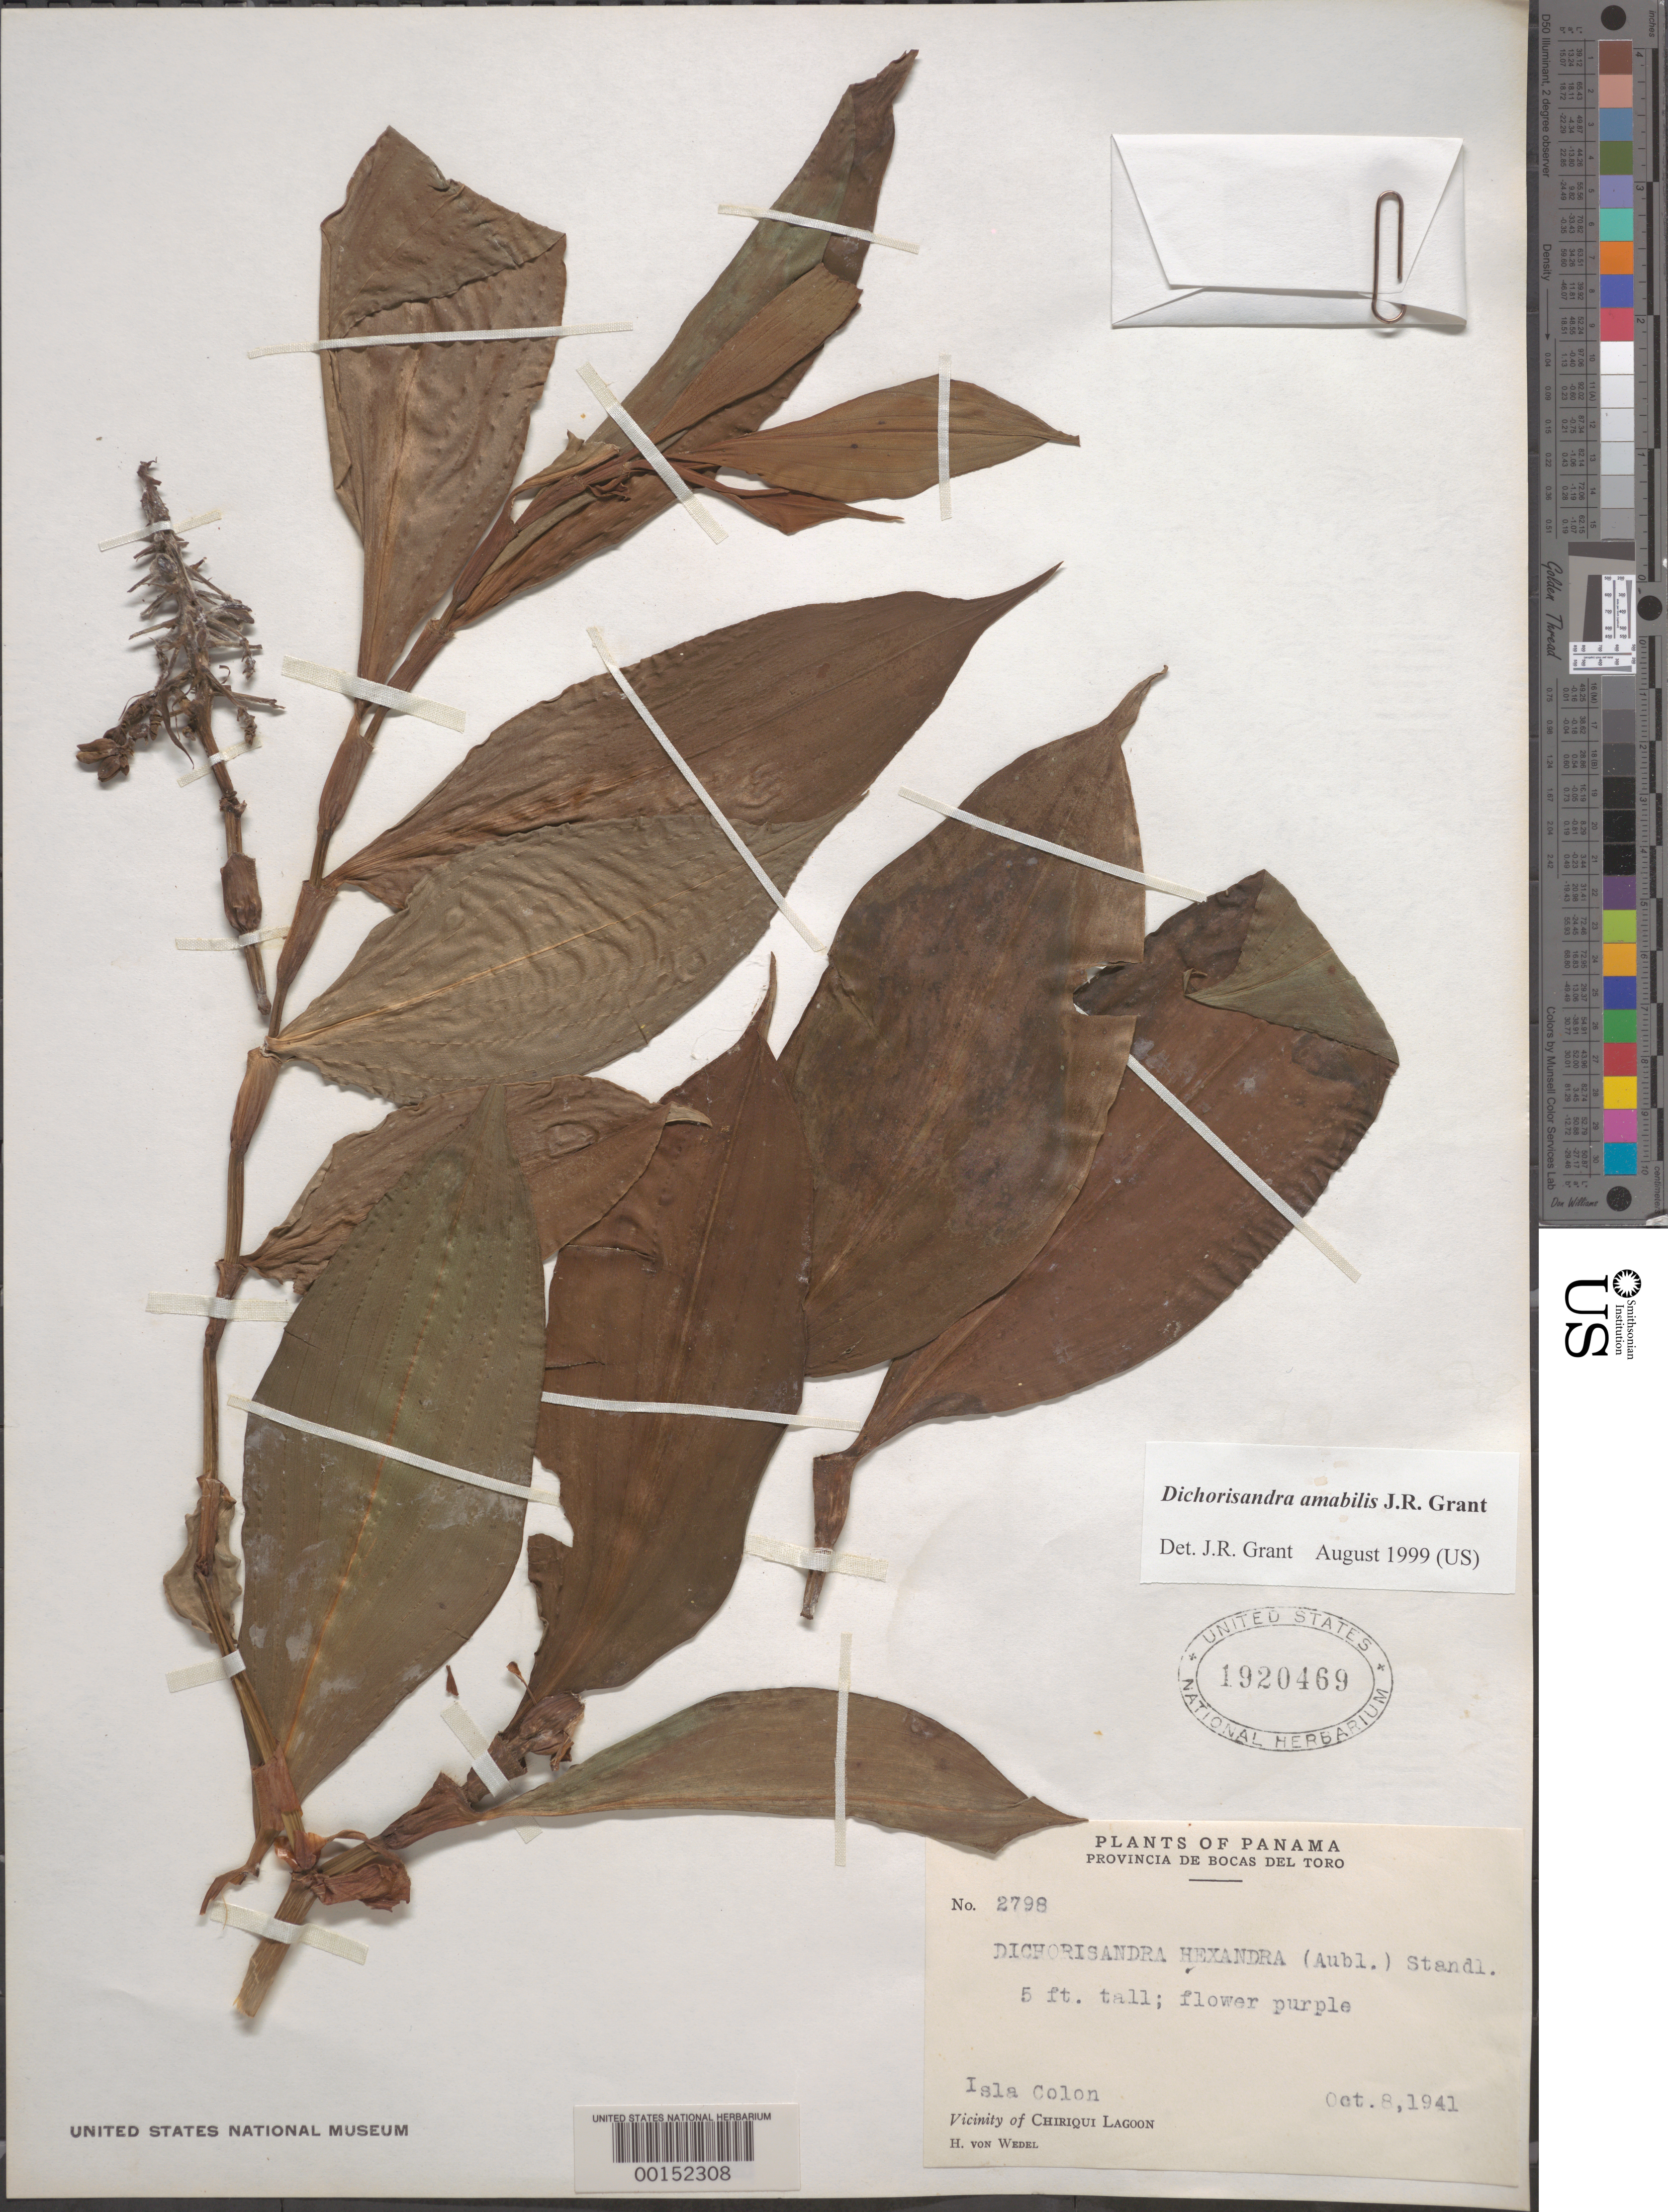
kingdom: Plantae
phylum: Tracheophyta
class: Liliopsida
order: Commelinales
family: Commelinaceae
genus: Dichorisandra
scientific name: Dichorisandra hexandra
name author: (Aubl.) Standl.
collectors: H. von Wedel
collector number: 2798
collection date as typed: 08 Oct 1941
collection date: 1941-10-08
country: Panama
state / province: Bocas del Toro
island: Colón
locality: Isla Colon, near Chiriquí Lagoon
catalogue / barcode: US 1920469